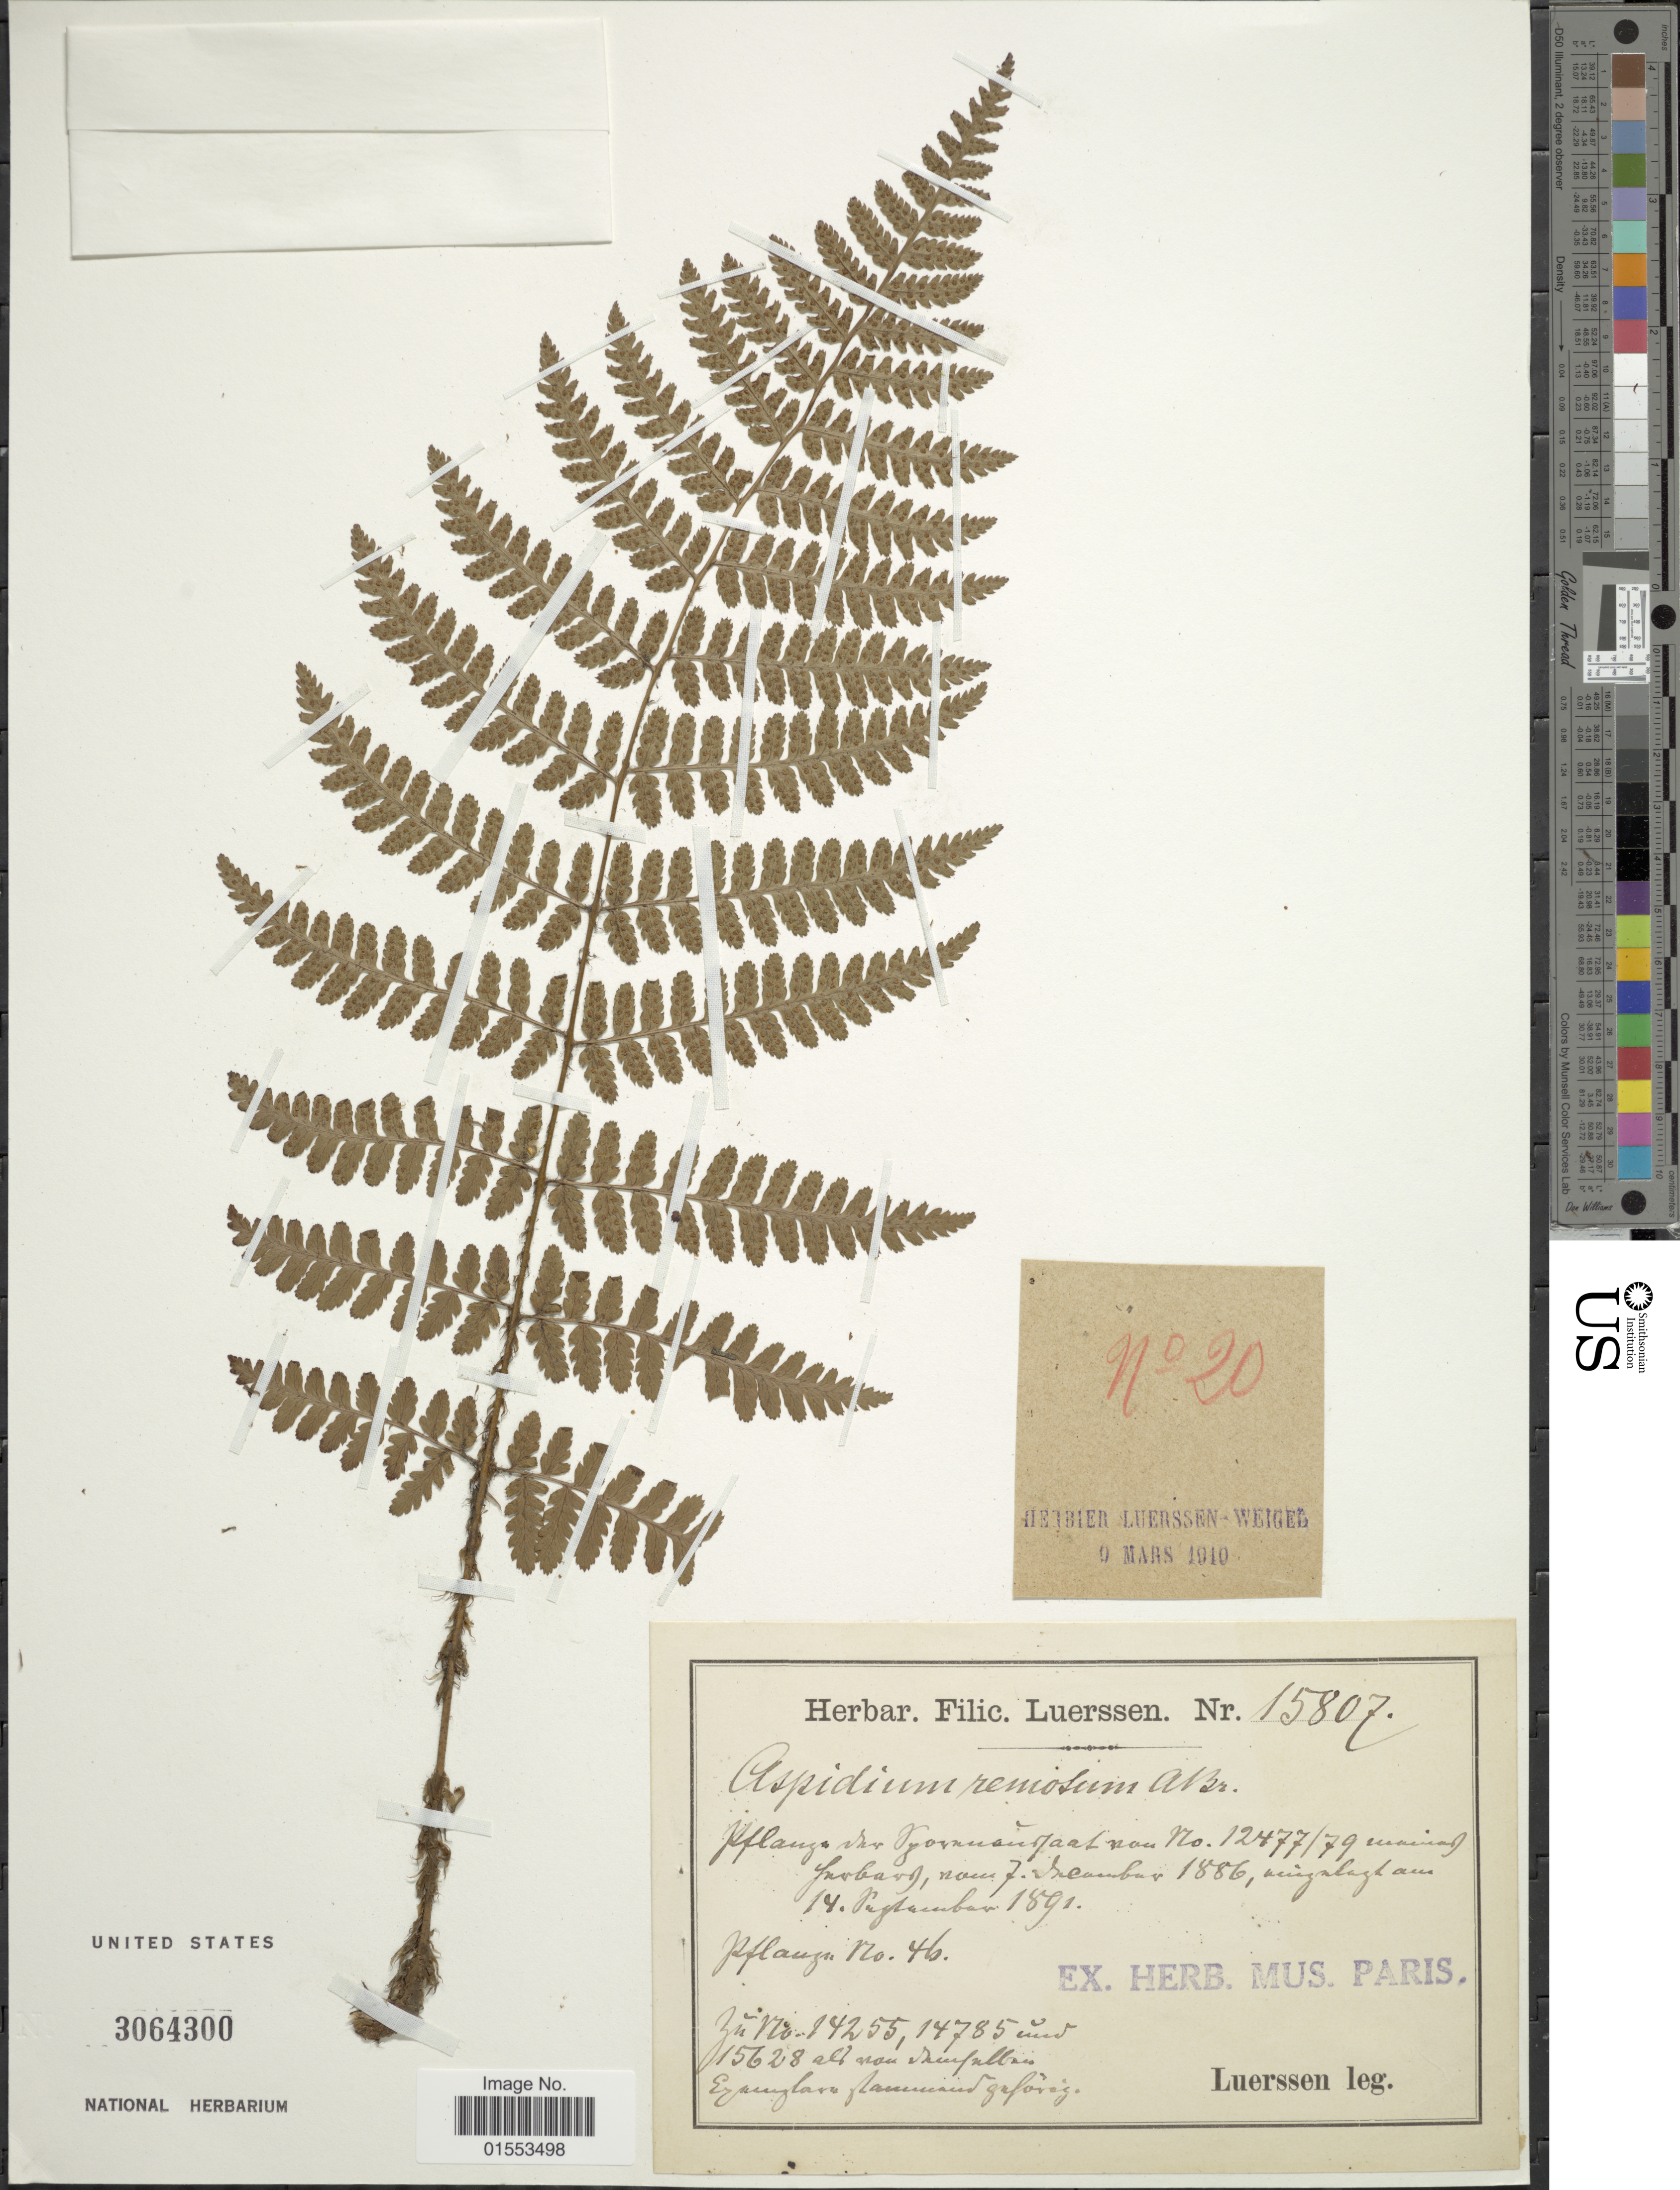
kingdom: Plantae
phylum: Tracheophyta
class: Polypodiopsida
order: Polypodiales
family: Dryopteridaceae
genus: Dryopteris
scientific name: Dryopteris remota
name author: (A. Braun) Hayek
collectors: C. Luerssen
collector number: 15807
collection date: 1886-12-07/1891-11-14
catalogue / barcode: US 3064300